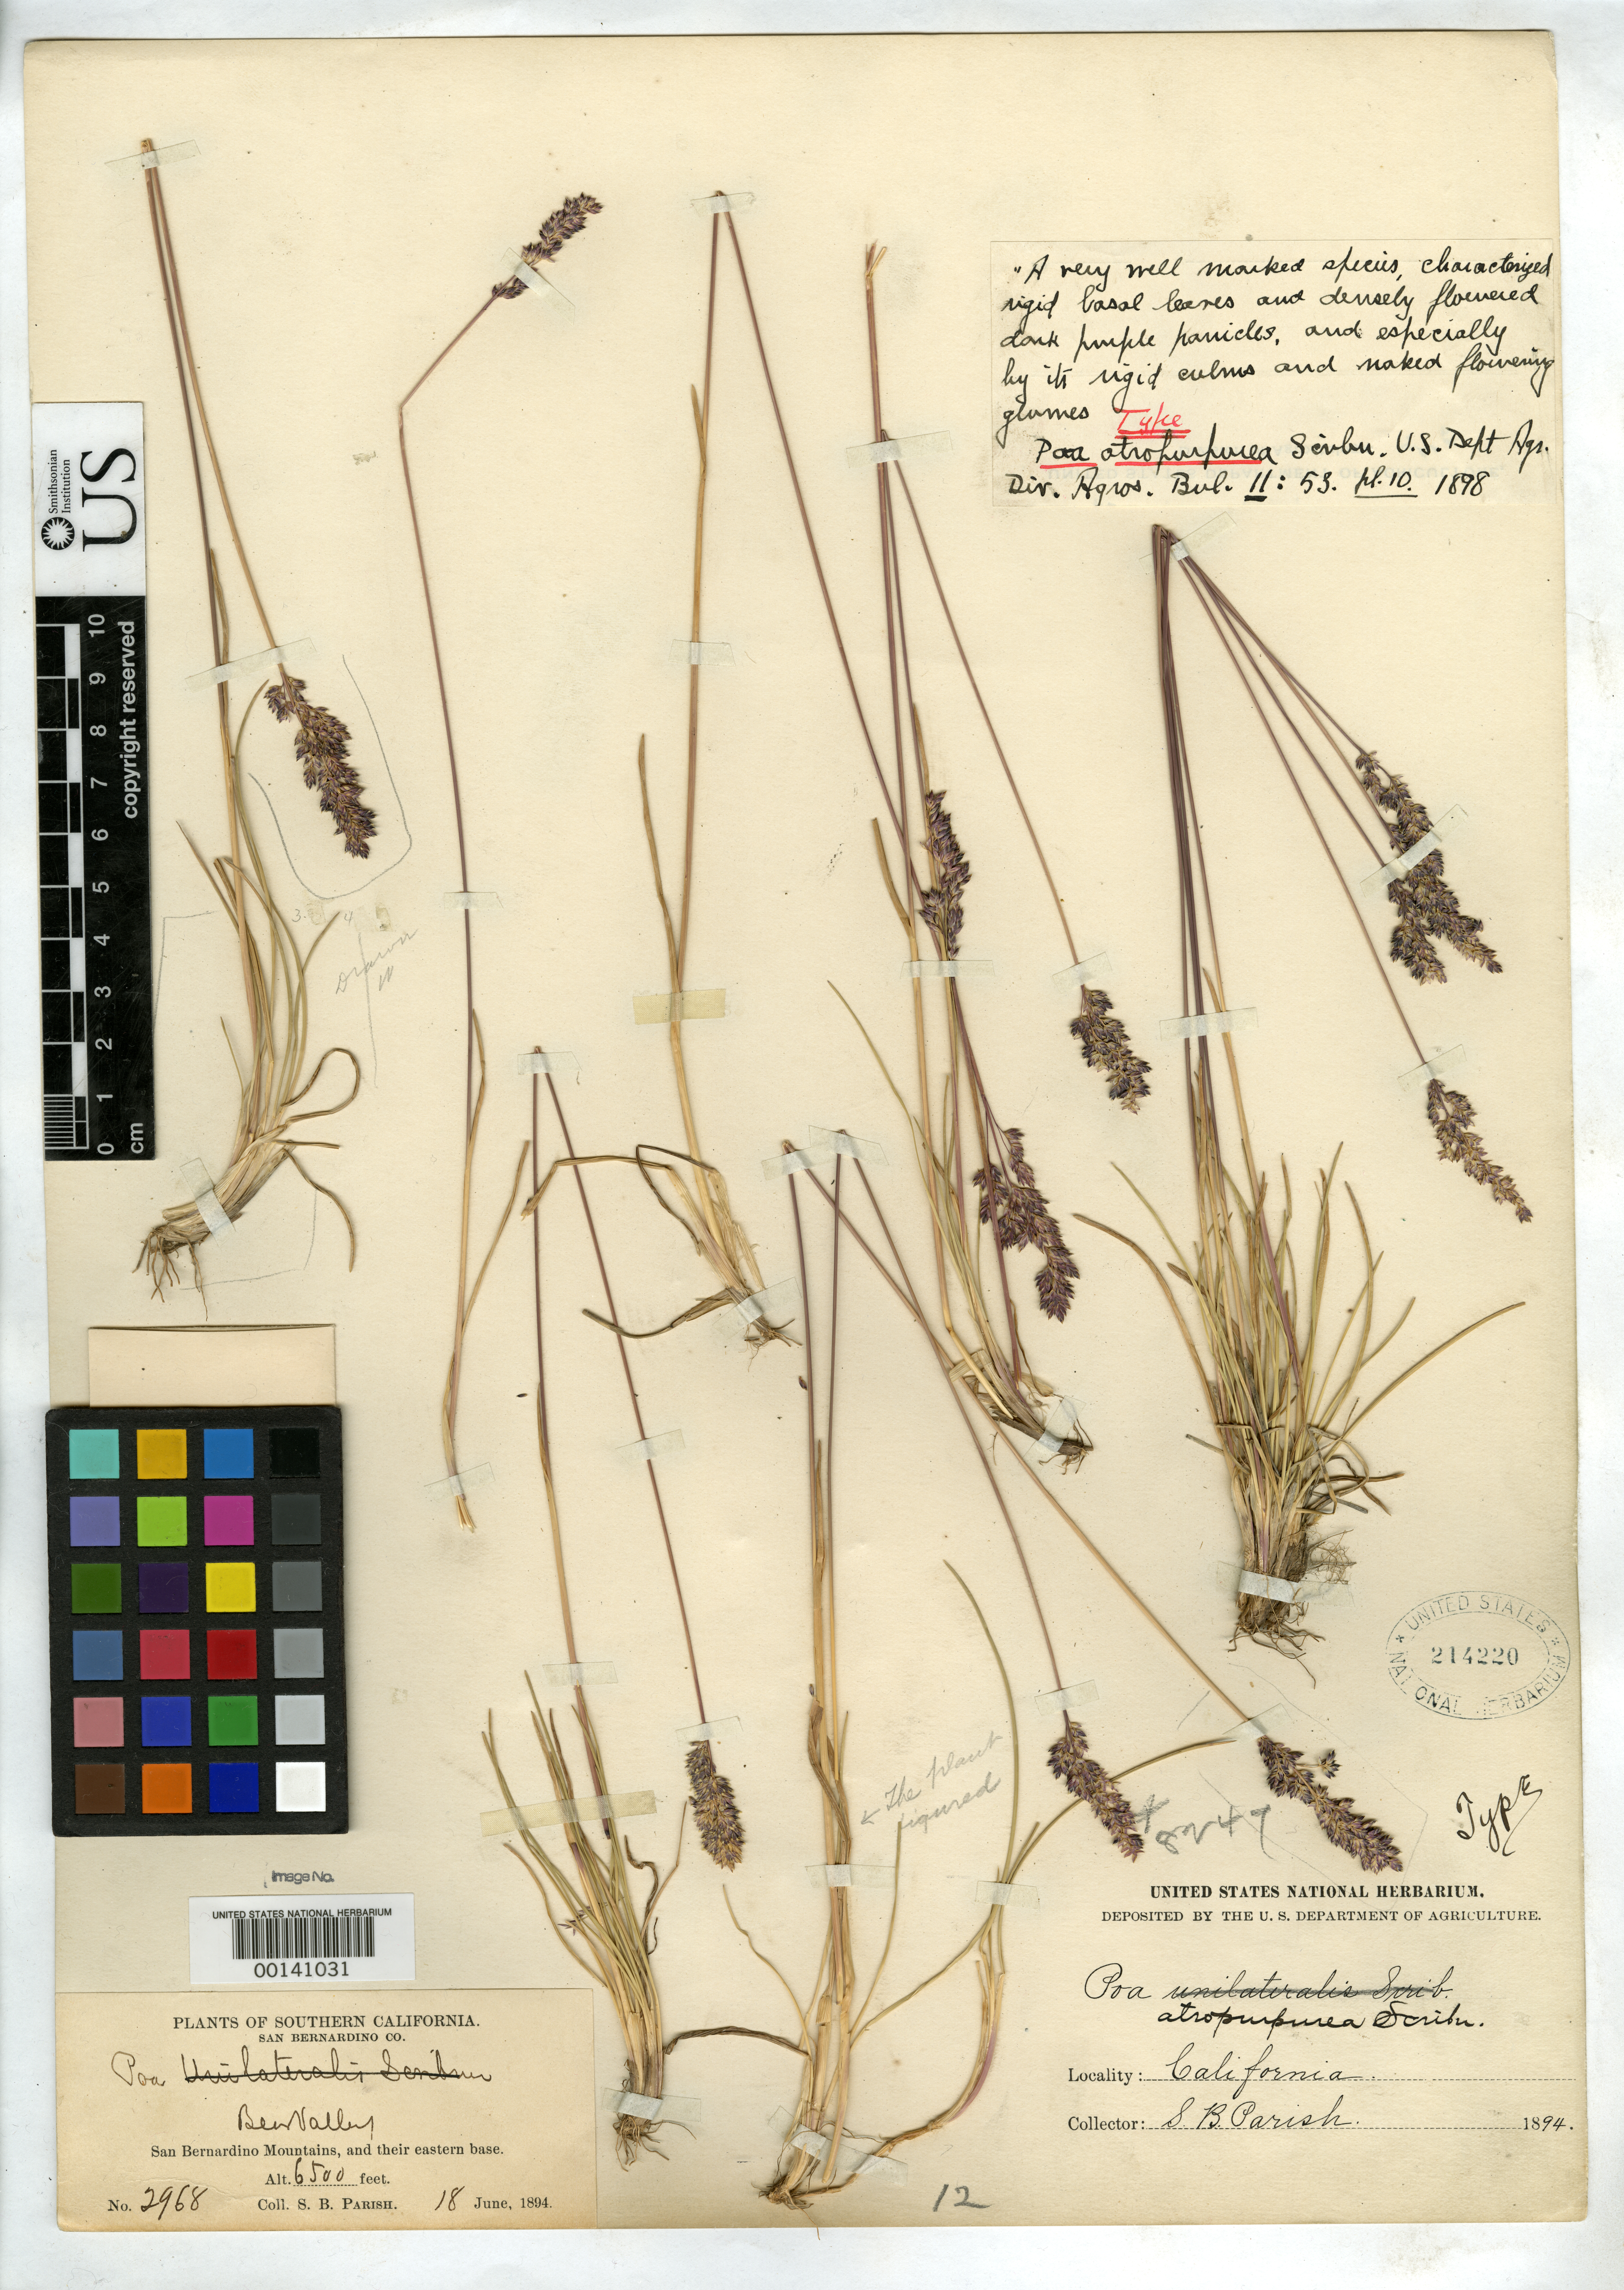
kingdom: Plantae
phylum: Tracheophyta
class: Liliopsida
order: Poales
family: Poaceae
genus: Poa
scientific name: Poa atropurpurea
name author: Scribn.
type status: Isotype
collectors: S. B. Parish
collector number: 2968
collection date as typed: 18 Jun 1894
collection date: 1894-06-18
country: United States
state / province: California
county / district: San Bernardino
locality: San Bernadino Mts.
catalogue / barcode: US 214220